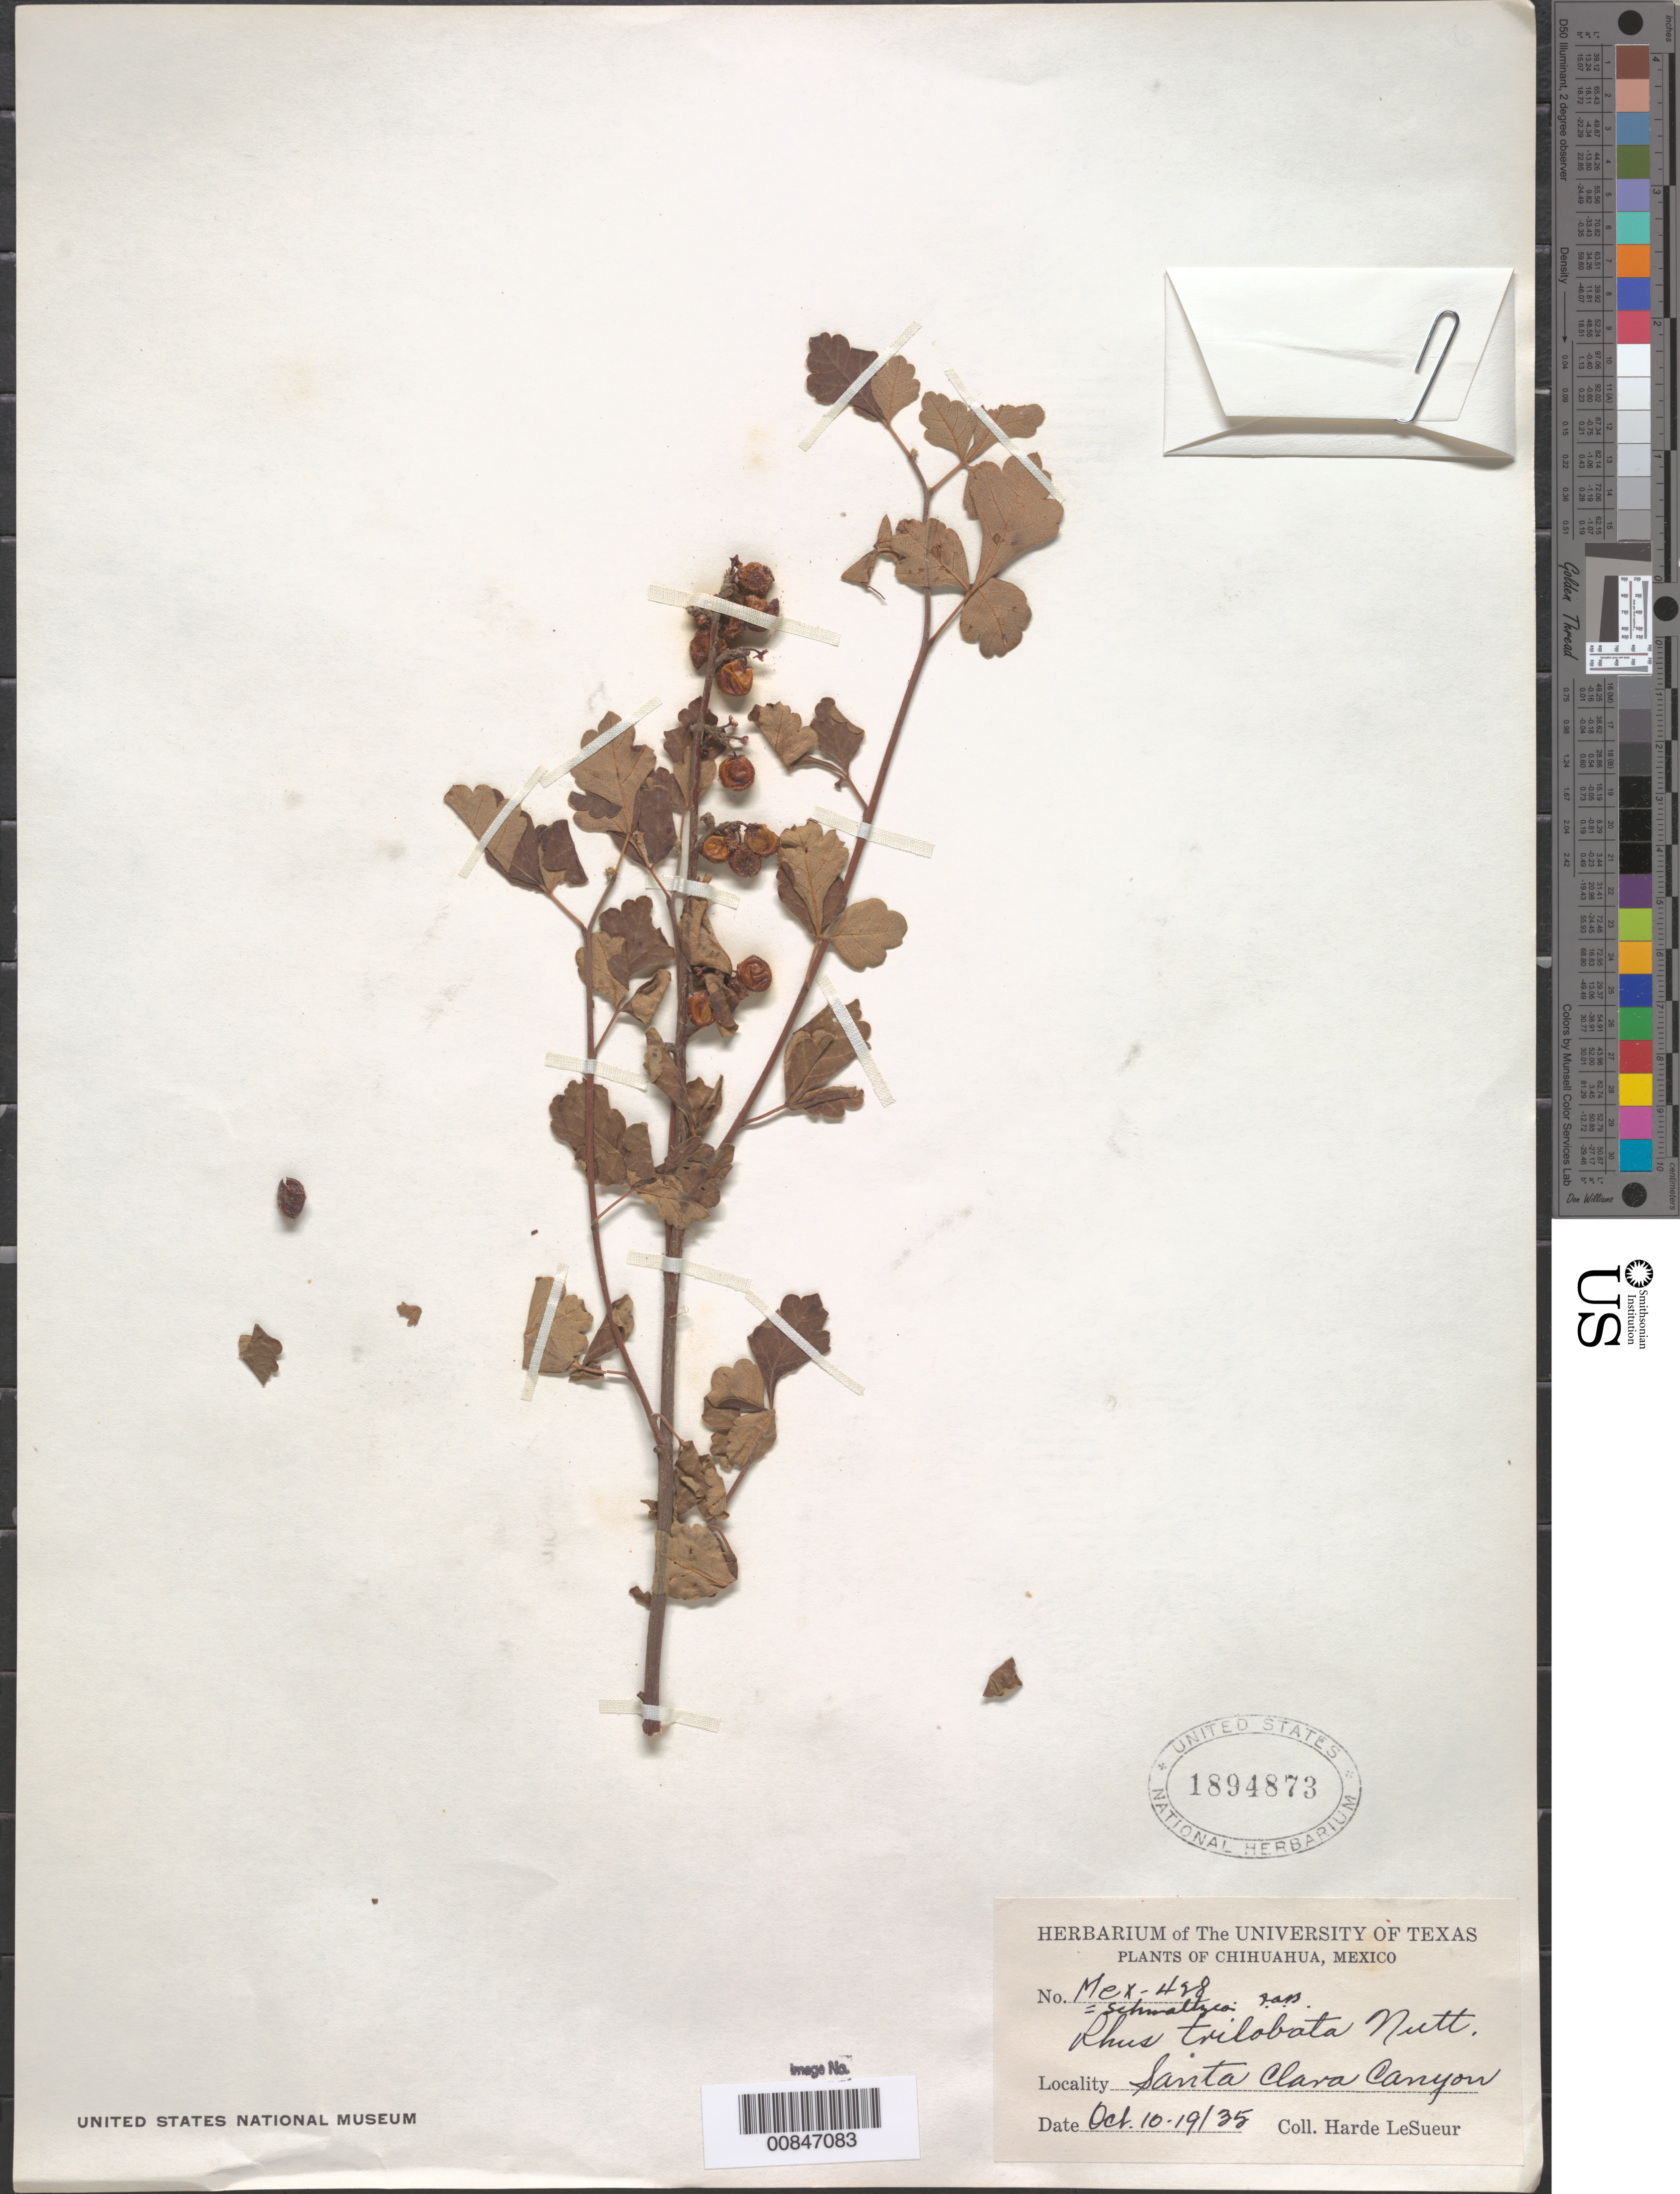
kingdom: Plantae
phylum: Tracheophyta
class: Magnoliopsida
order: Sapindales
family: Anacardiaceae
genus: Rhus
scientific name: Rhus trilobata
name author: Nutt.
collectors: D. H. LeSueur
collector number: Mex - 428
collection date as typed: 10 Oct 1935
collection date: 1935-10-10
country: Mexico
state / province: Chihuahua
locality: Santa Clara Canyon, Chihuahua.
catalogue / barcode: US 1894873